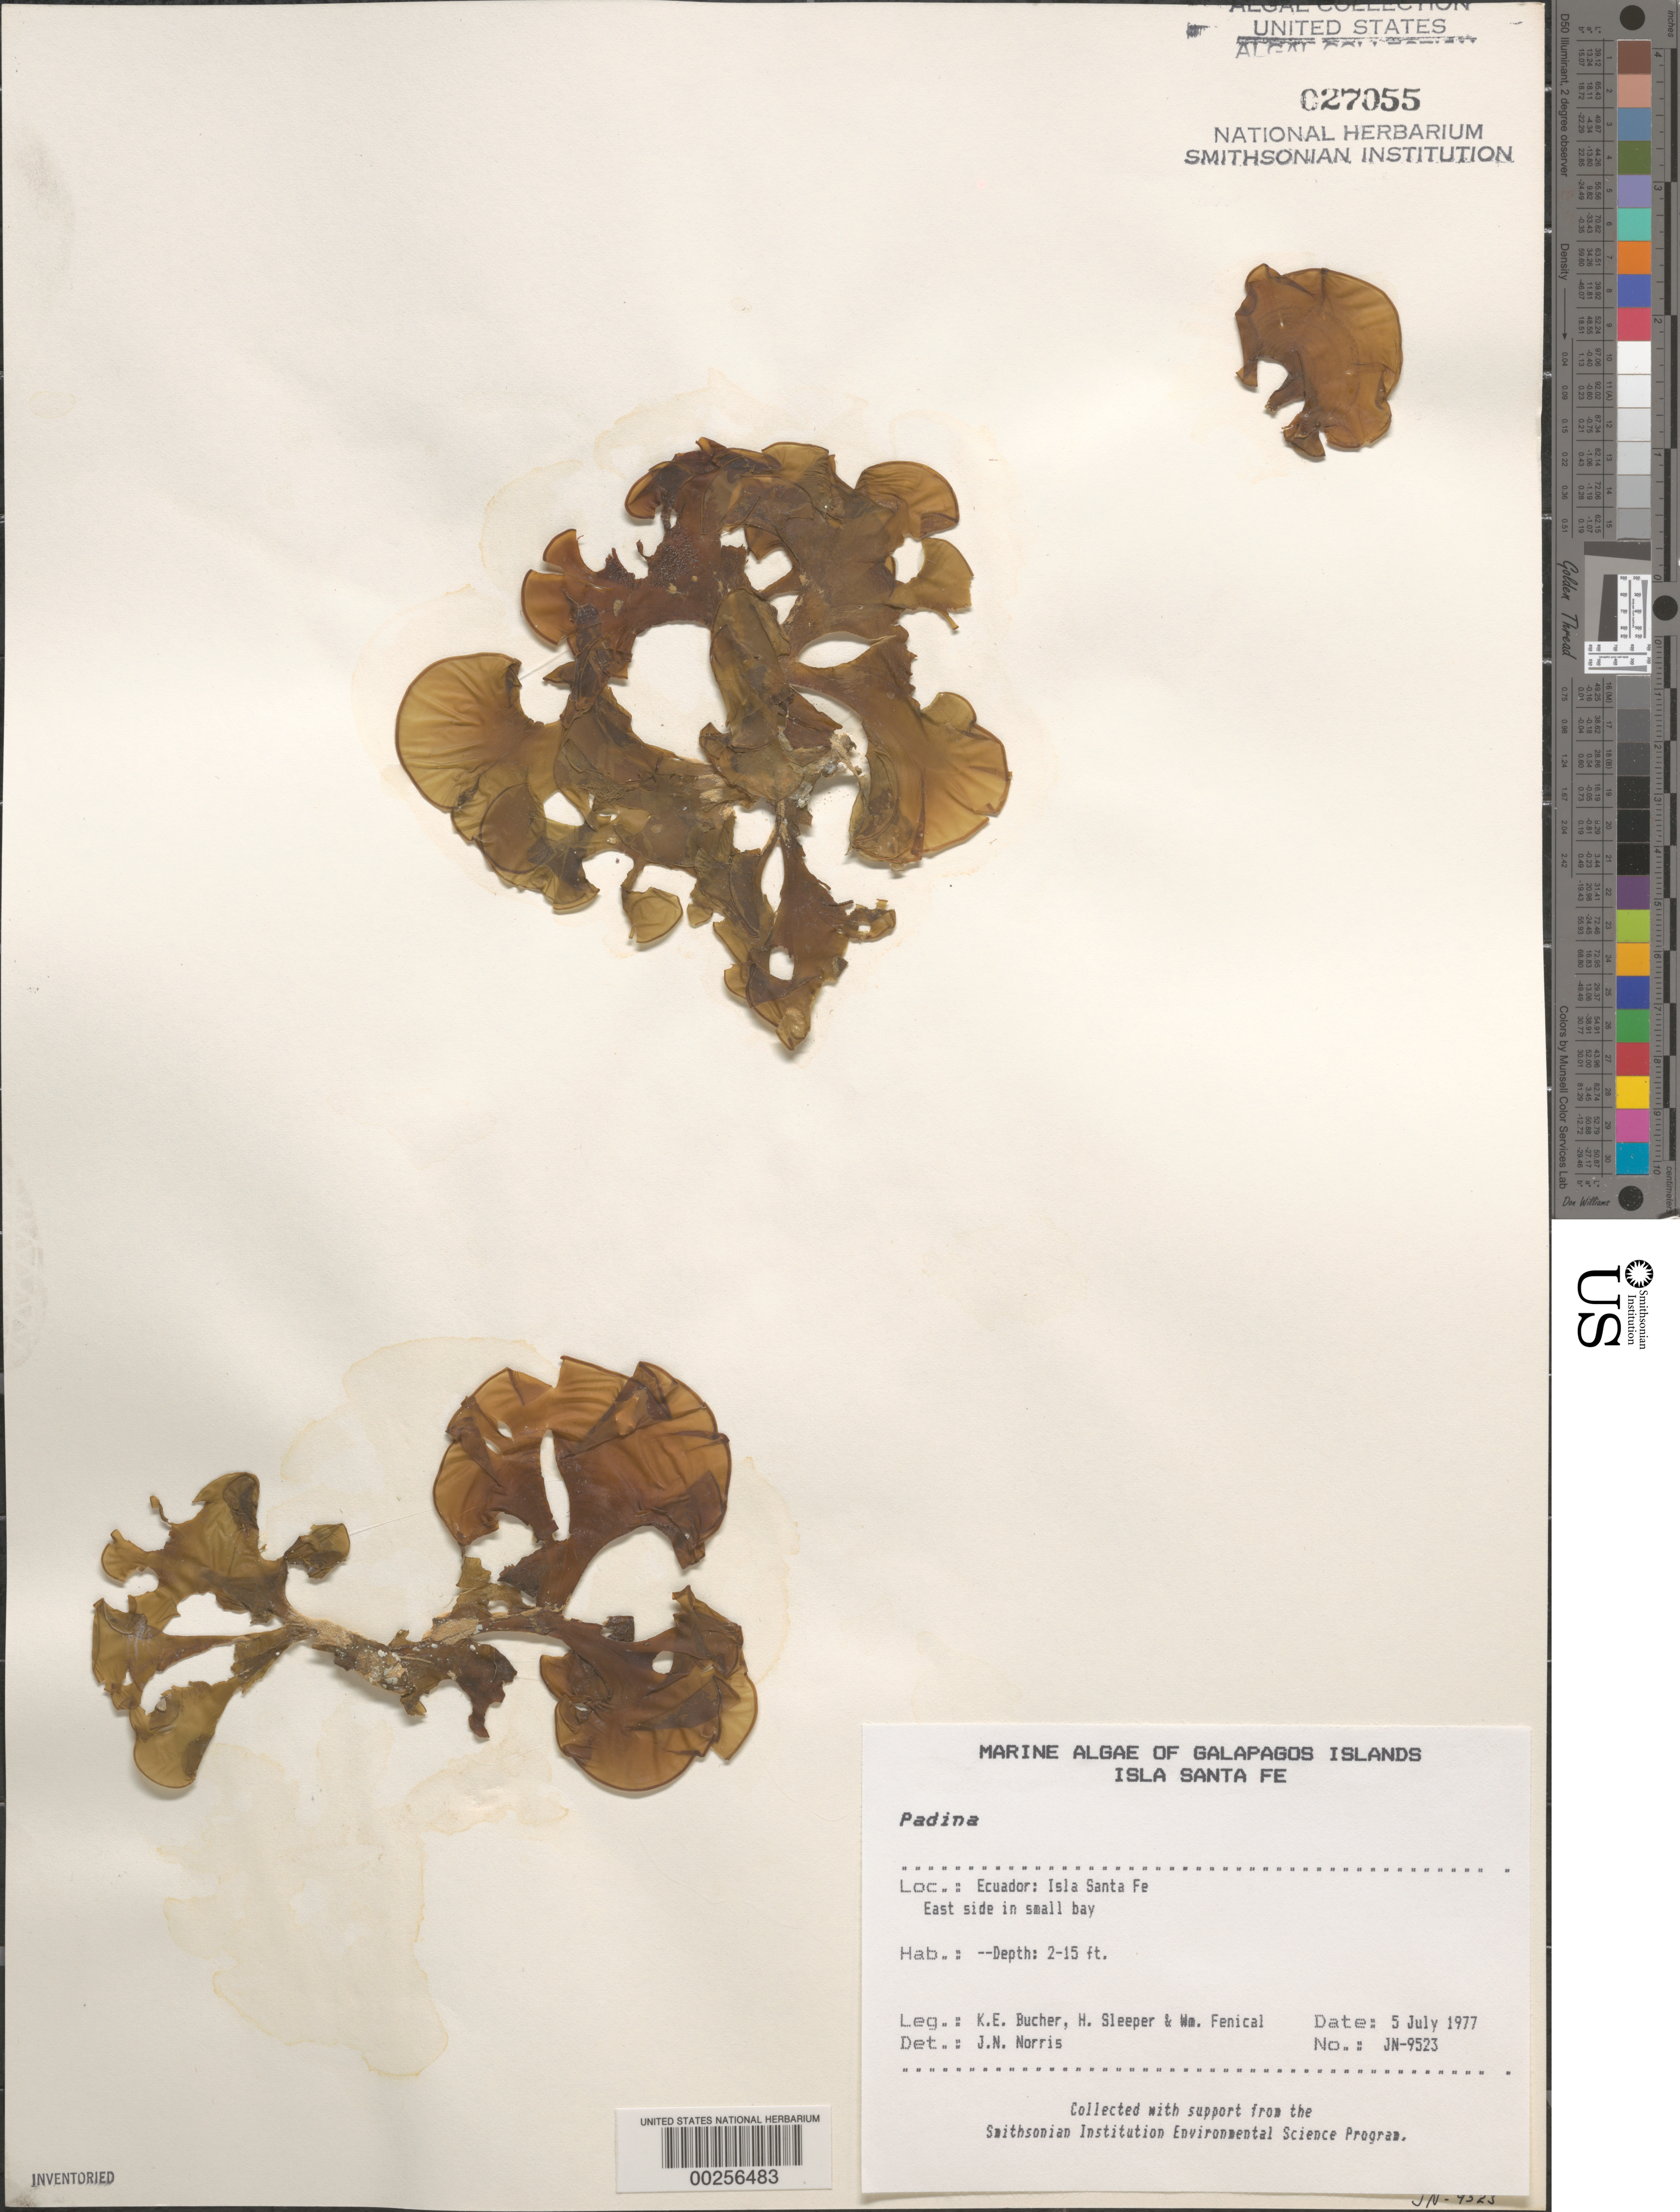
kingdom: Chromista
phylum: Ochrophyta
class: Phaeophyceae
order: Dictyotales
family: Dictyotaceae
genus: Padina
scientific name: Padina sp.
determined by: Norris, James N.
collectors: K. E. Bucher, H. Sleeper & W. Fenical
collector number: Jn-9523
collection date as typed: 05 Jul 1977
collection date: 1977-07-05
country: Ecuador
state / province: Colón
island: Santa Fe [Barrington]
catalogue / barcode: US 27055